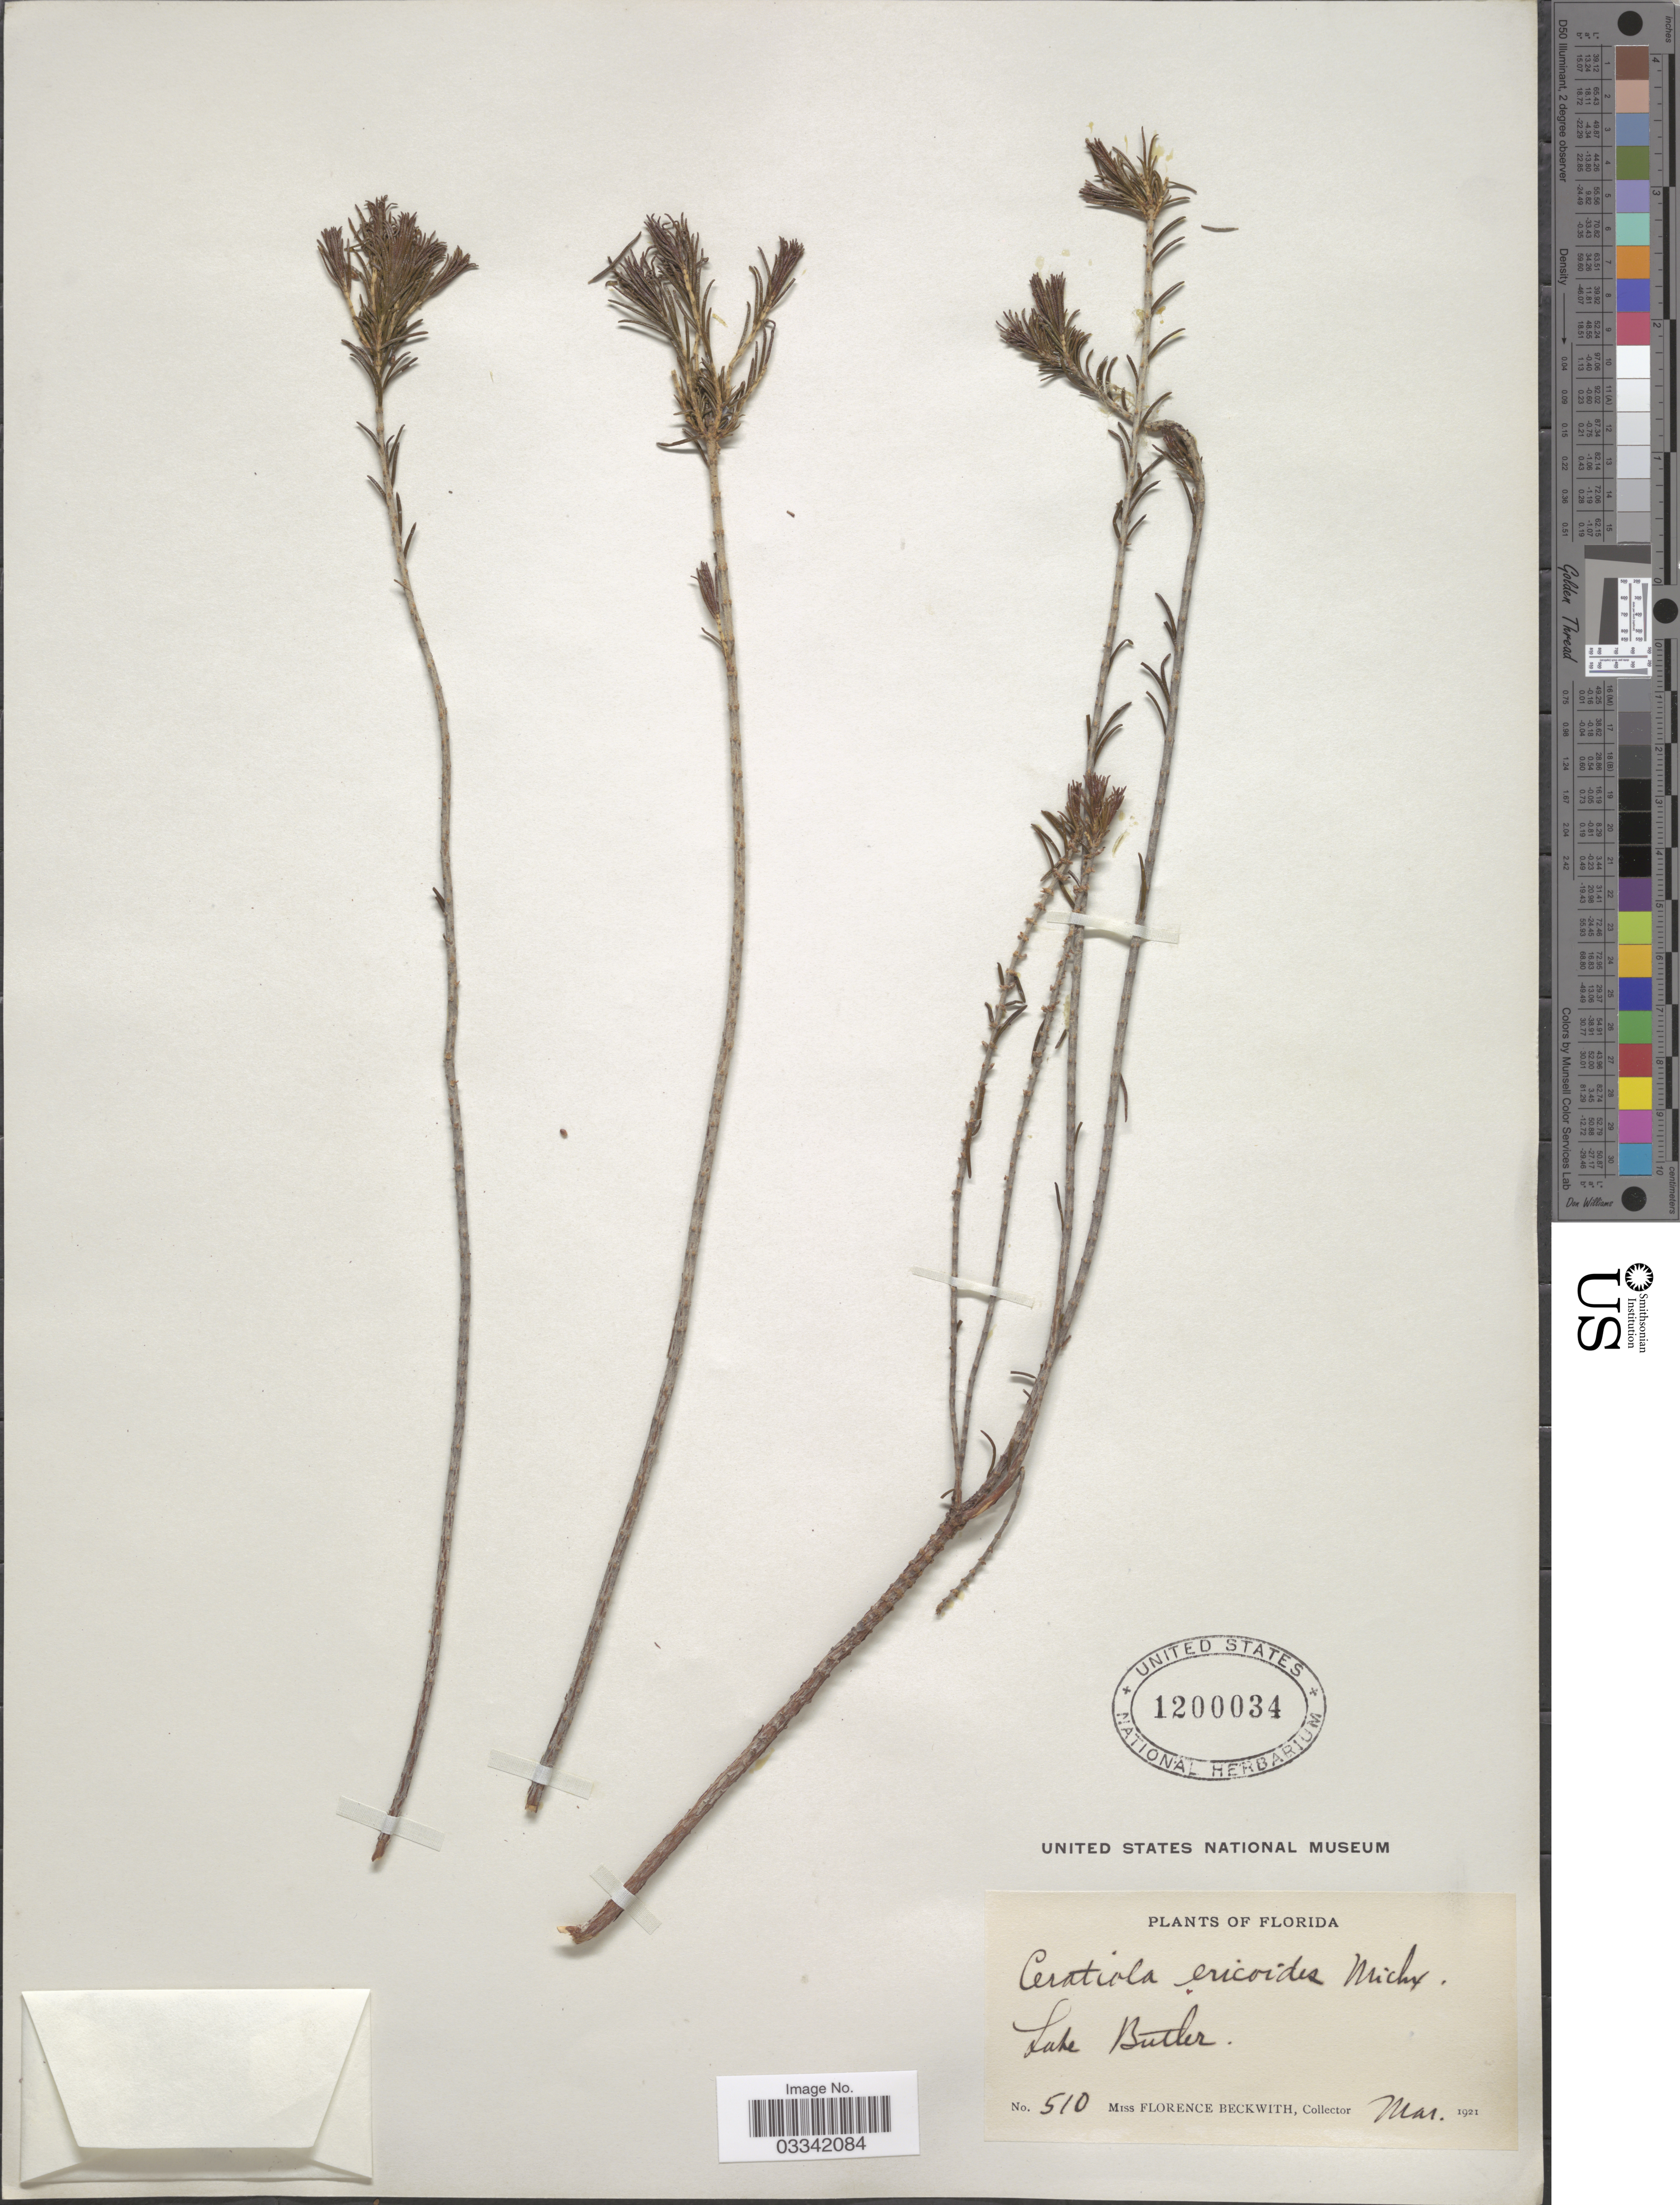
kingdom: Plantae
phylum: Tracheophyta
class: Magnoliopsida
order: Ericales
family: Ericaceae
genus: Ceratiola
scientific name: Ceratiola ericoides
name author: Michx.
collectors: F. Beckwith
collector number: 510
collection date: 1921-03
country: United States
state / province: Florida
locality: Lake Butler.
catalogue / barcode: US 1200034